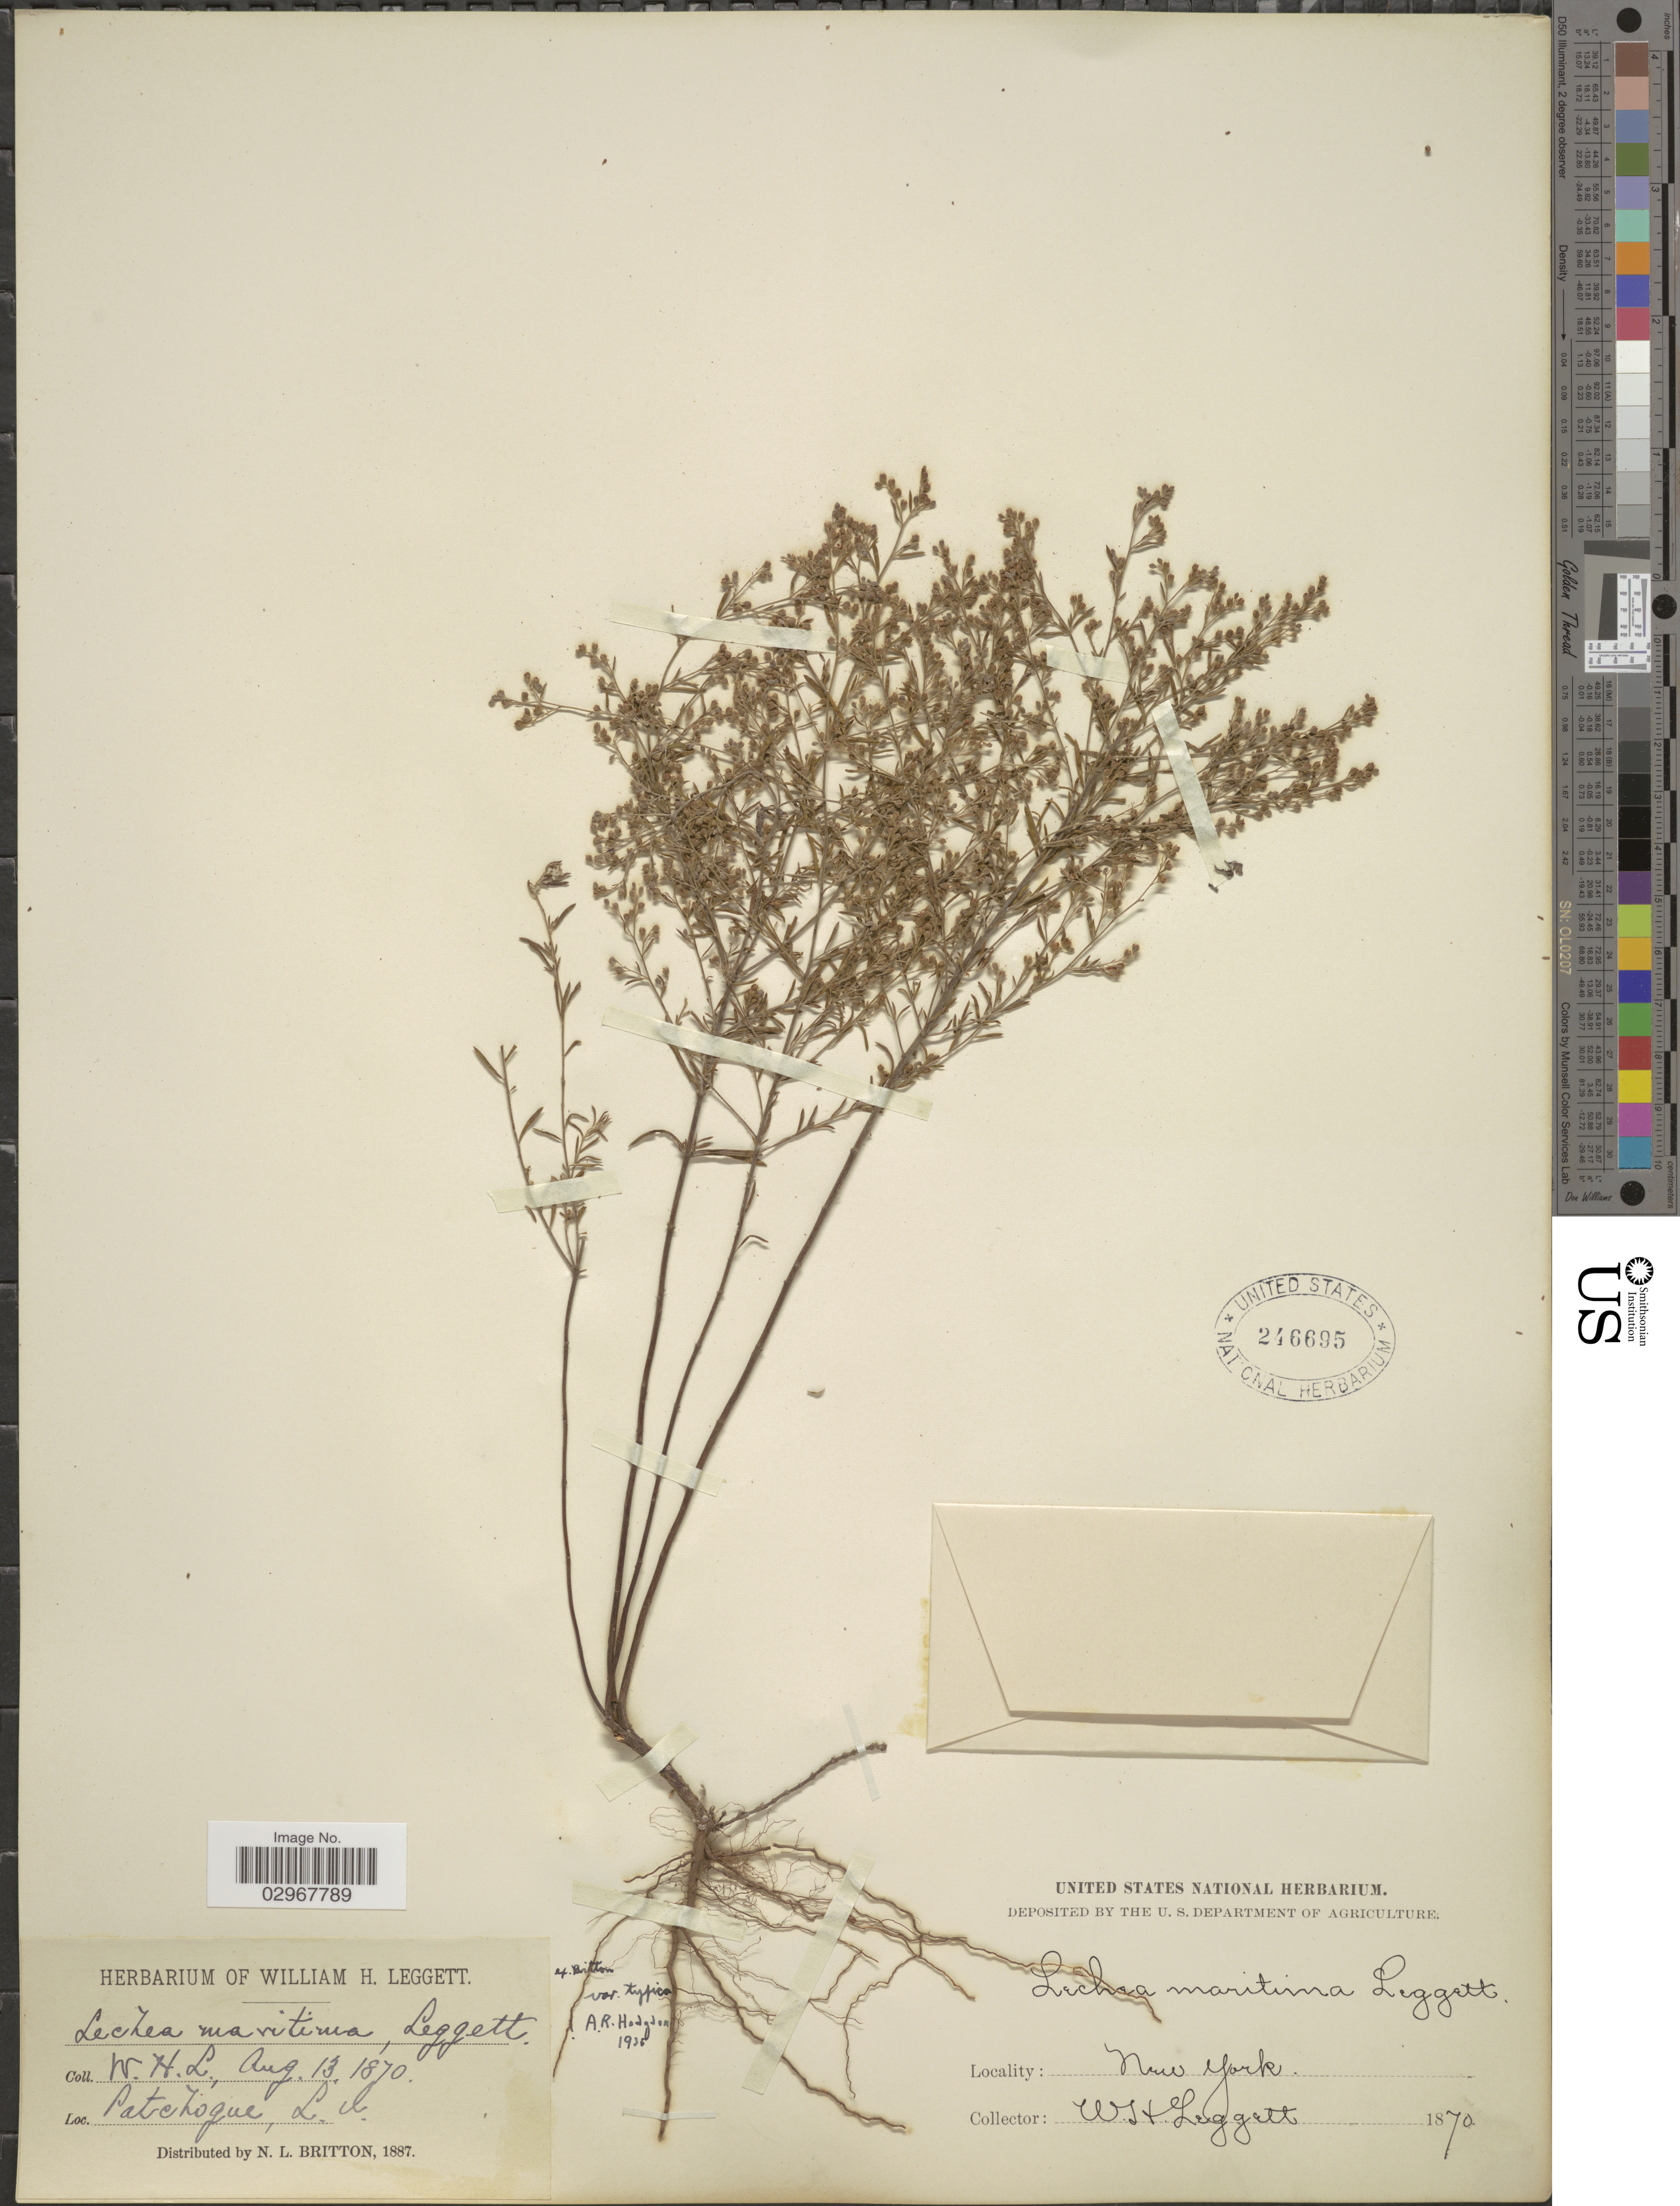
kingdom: Plantae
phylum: Tracheophyta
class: Magnoliopsida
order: Malvales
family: Cistaceae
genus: Lechea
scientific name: Lechea maritima var. typica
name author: Hodgdon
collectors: W. Leggett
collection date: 1870-08-13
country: United States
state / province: New York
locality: Patchogue, L.I.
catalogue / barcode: US 246695